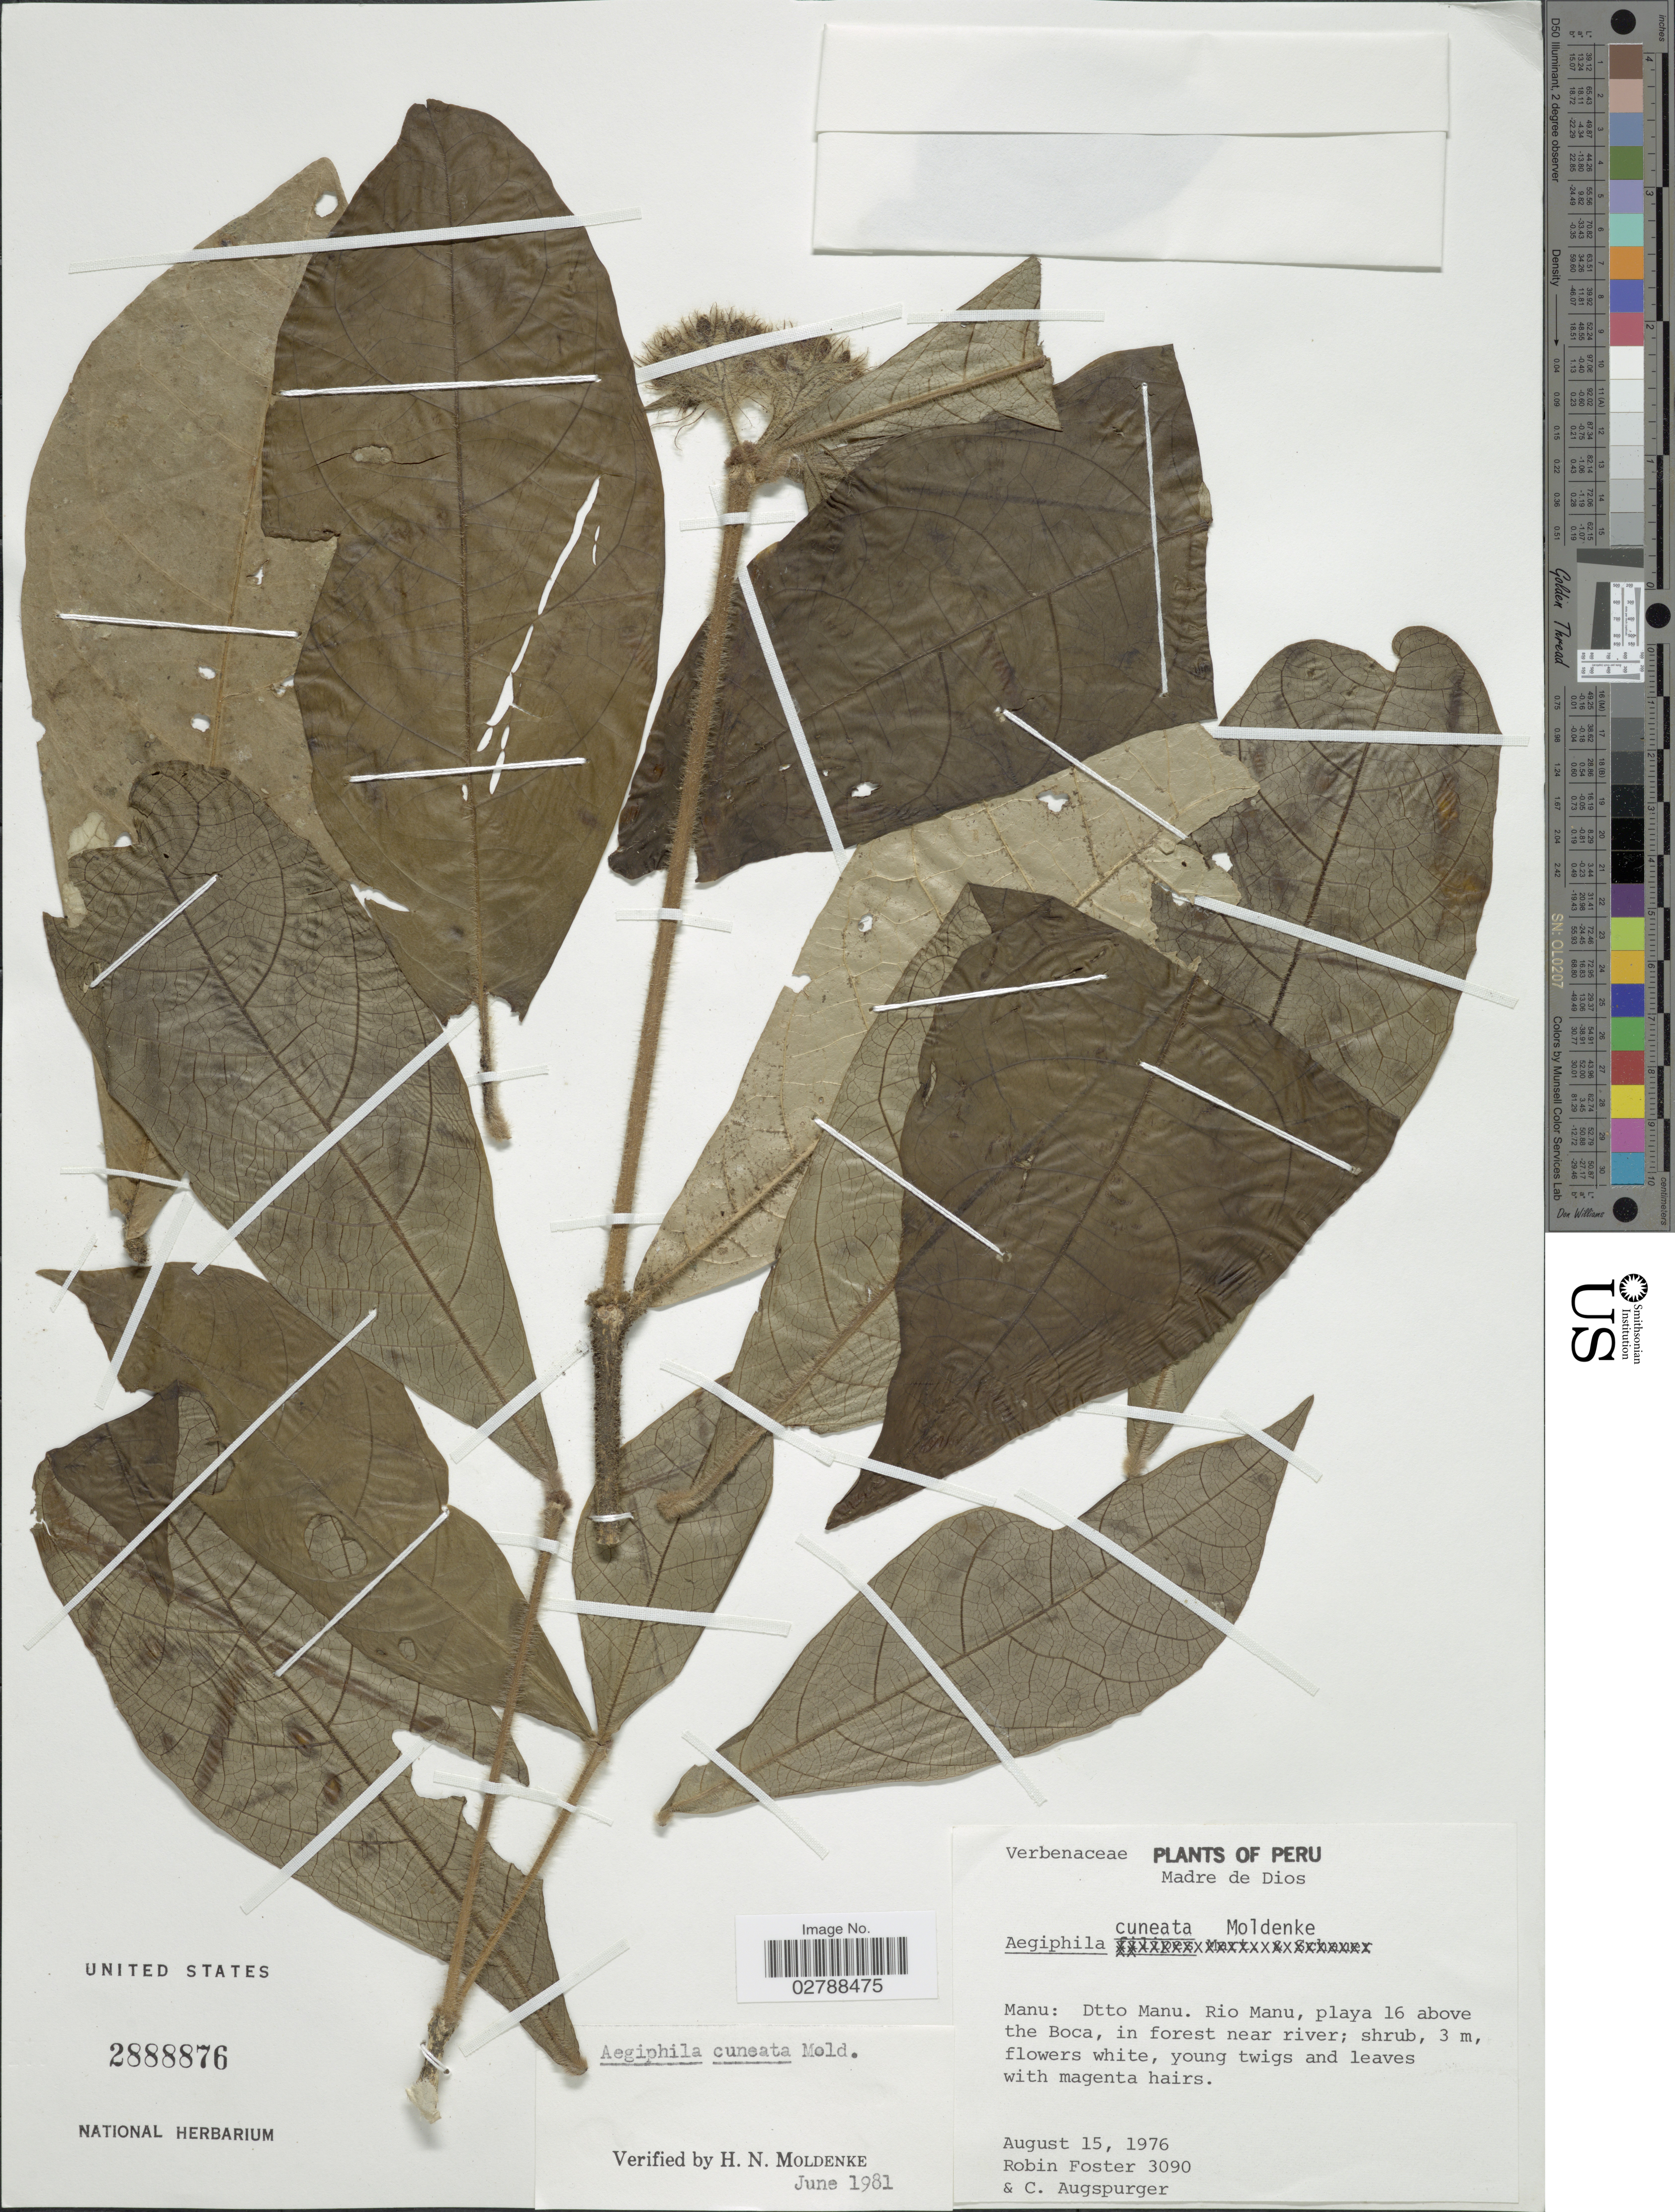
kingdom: Plantae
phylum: Tracheophyta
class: Magnoliopsida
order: Lamiales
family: Lamiaceae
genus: Aegiphila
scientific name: Aegiphila cuneata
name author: Moldenke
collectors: R. B. Foster & C. Augspurger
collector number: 3090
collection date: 1976-08-15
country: Peru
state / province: Madre de Dios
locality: Manu: Dtto Manu. Rio Manu, playa 16 above the Boca, in forest near river.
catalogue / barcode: US 2888876